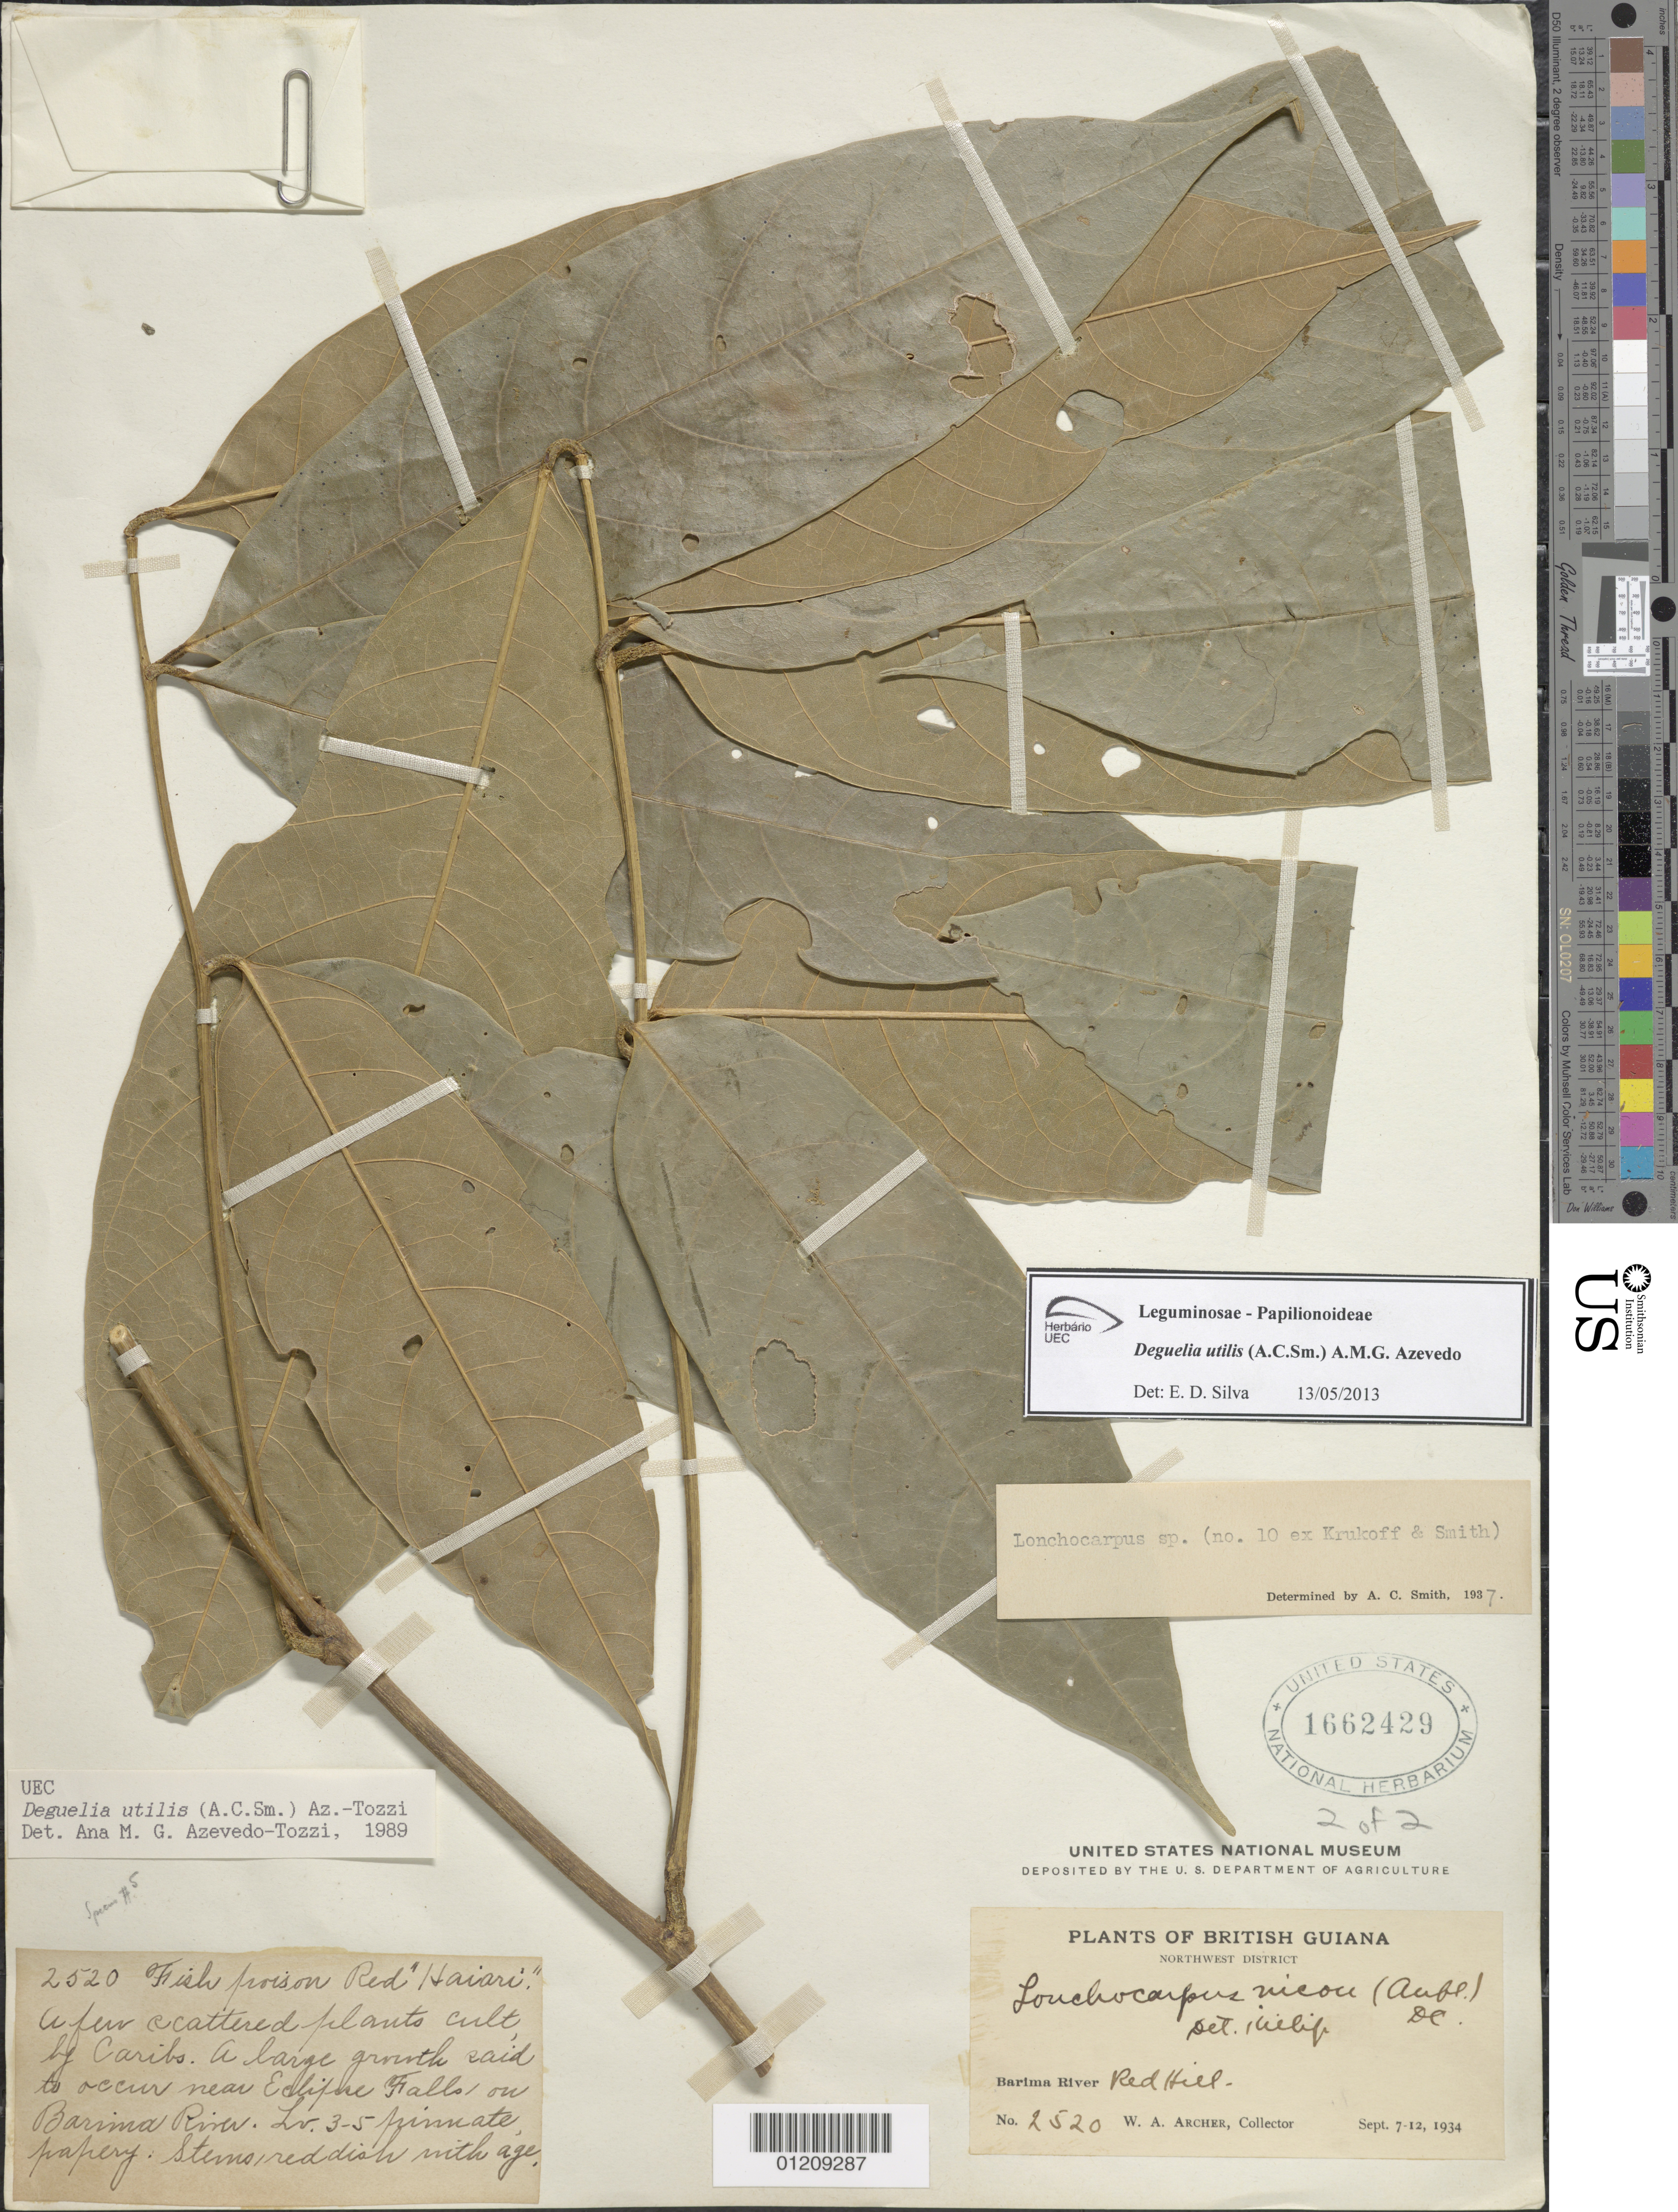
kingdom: Plantae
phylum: Tracheophyta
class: Magnoliopsida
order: Fabales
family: Fabaceae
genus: Deguelia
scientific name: Deguelia utilis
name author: (A.C. Sm.) A.M.G. Azevedo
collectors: W. A. Archer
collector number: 2520 a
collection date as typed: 7-Sep-34 to 12-Sep-34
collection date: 1934-09-07/1934-09-12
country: Guyana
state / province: Barima-Waini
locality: Barima R., Red Hill, NW Dist.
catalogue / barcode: US 1662429